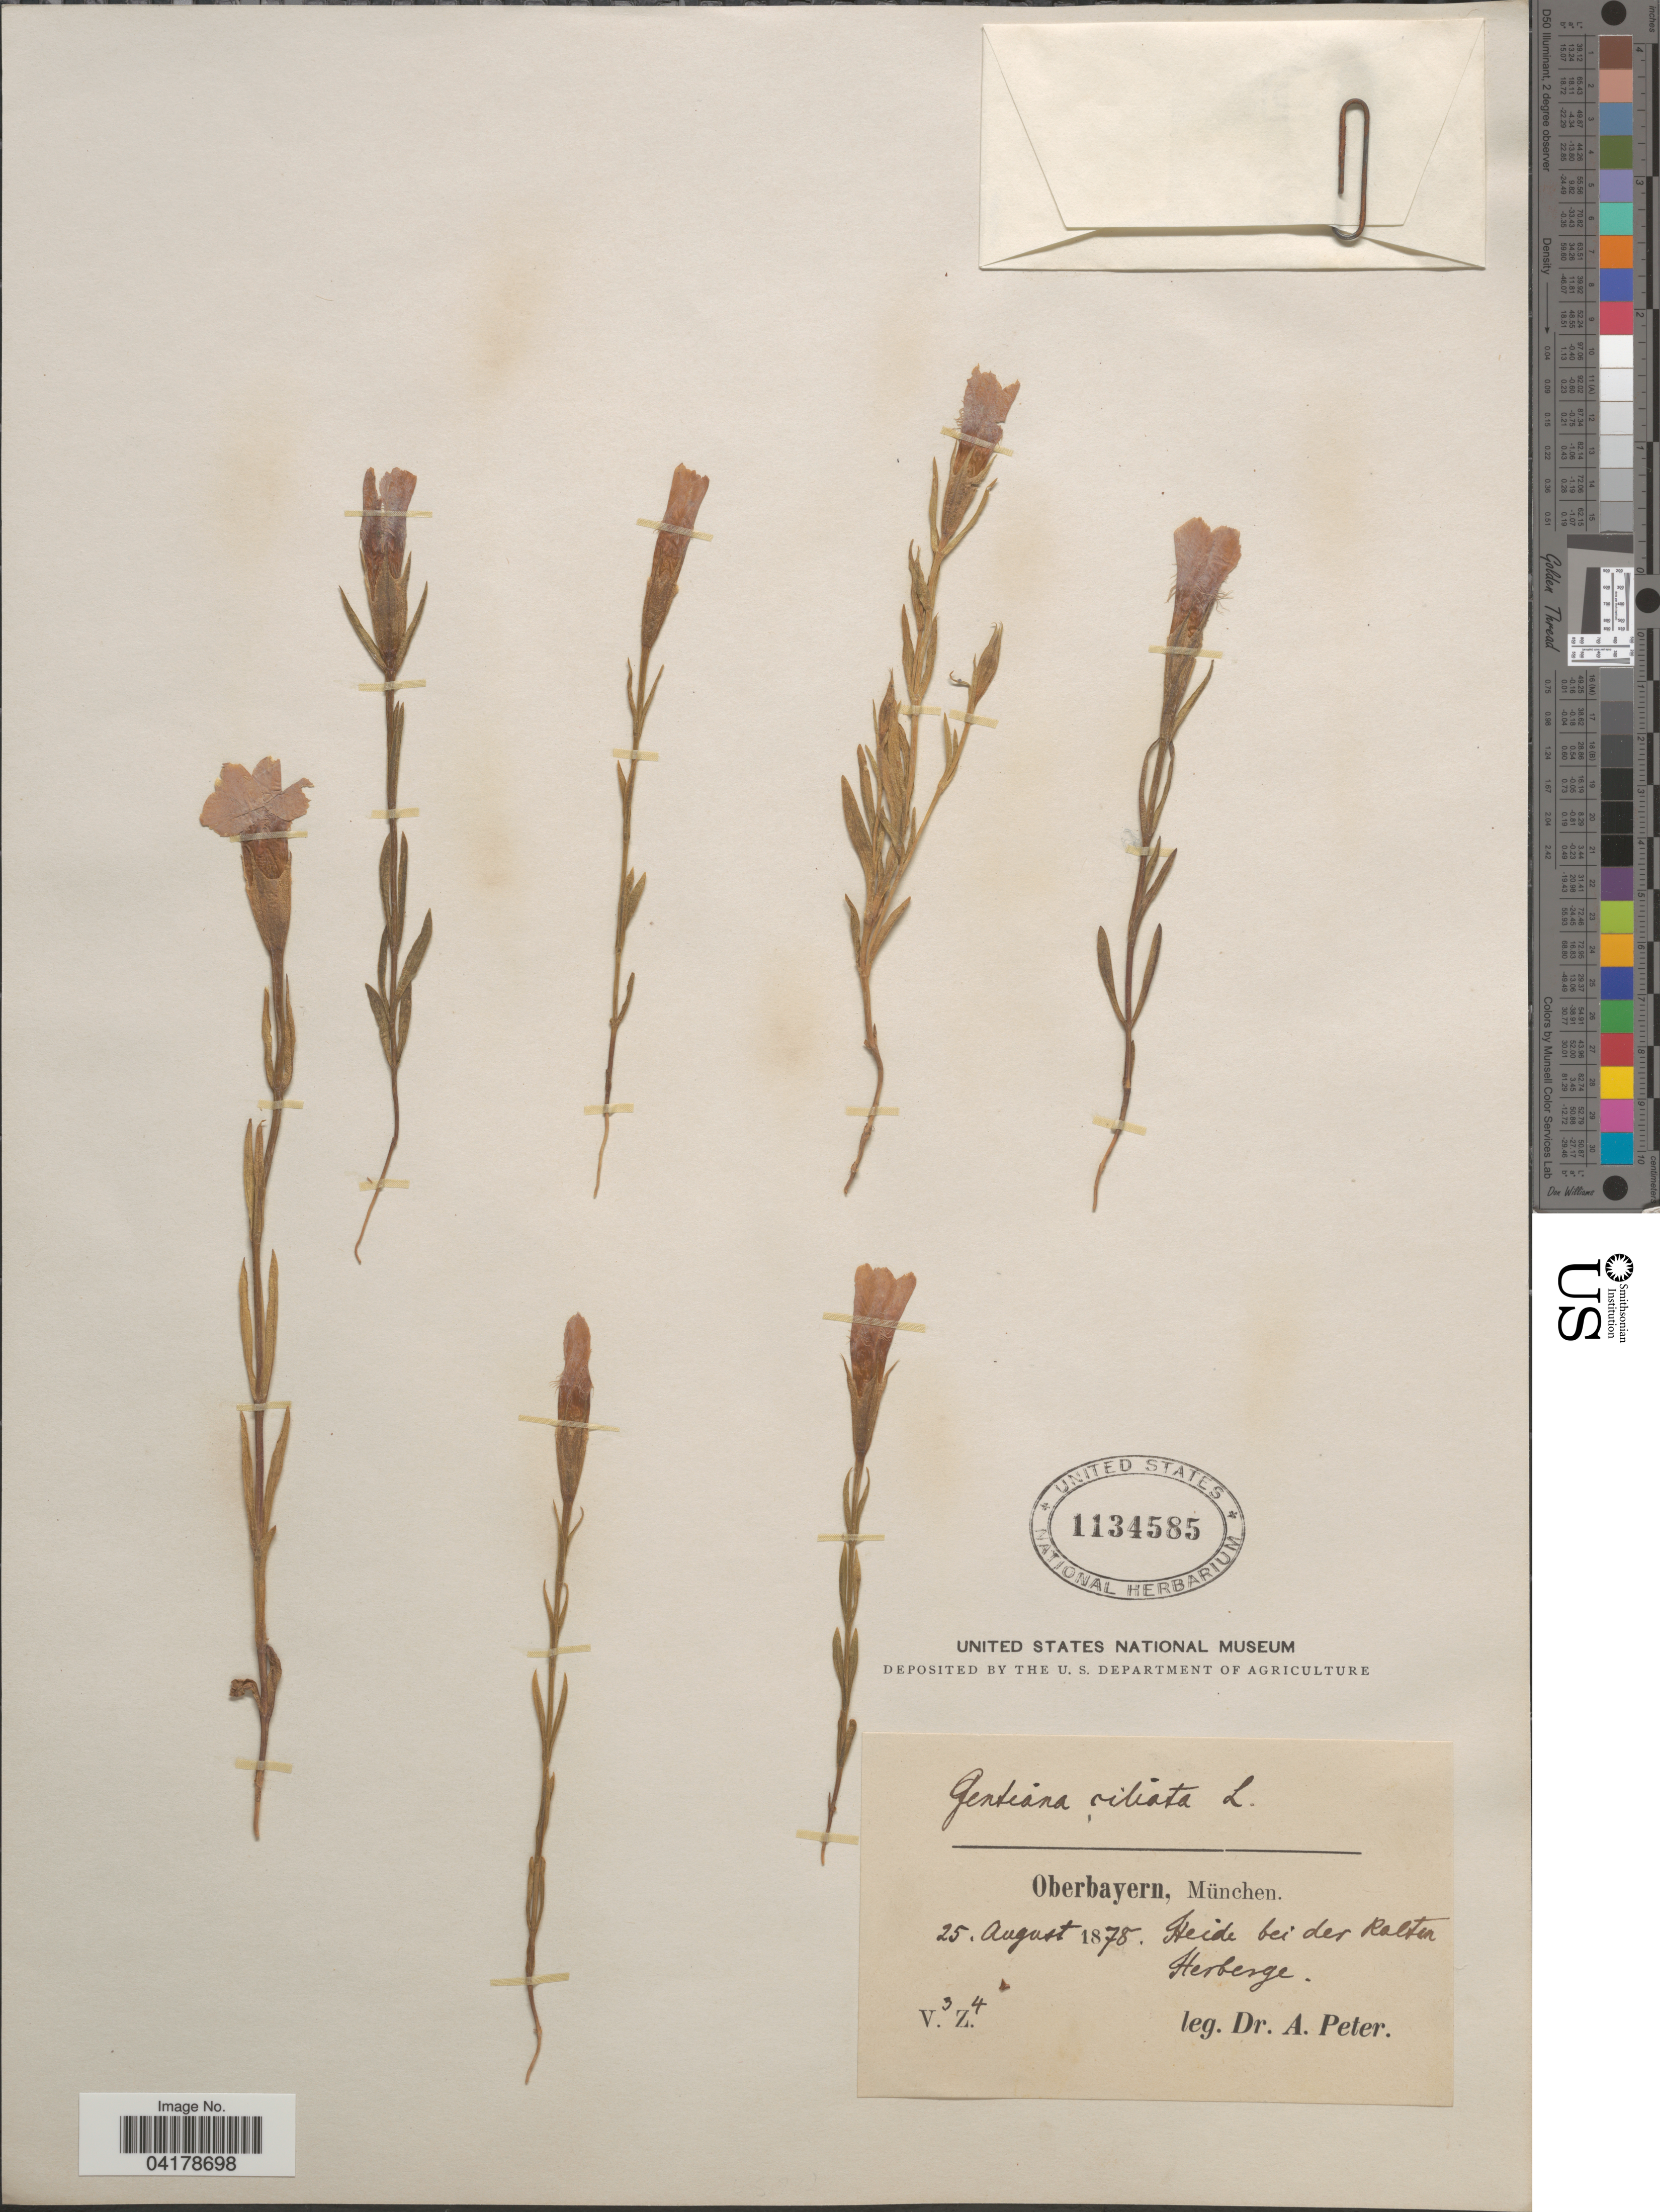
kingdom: Plantae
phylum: Tracheophyta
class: Magnoliopsida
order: Gentianales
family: Gentianaceae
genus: Gentiana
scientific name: Gentiana ciliata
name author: L.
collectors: A. Peter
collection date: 1878-08-25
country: Germany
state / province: Bayern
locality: Oberbayern, München. Heide bei der Ralten [interpreted] Herberge.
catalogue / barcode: US 1134585